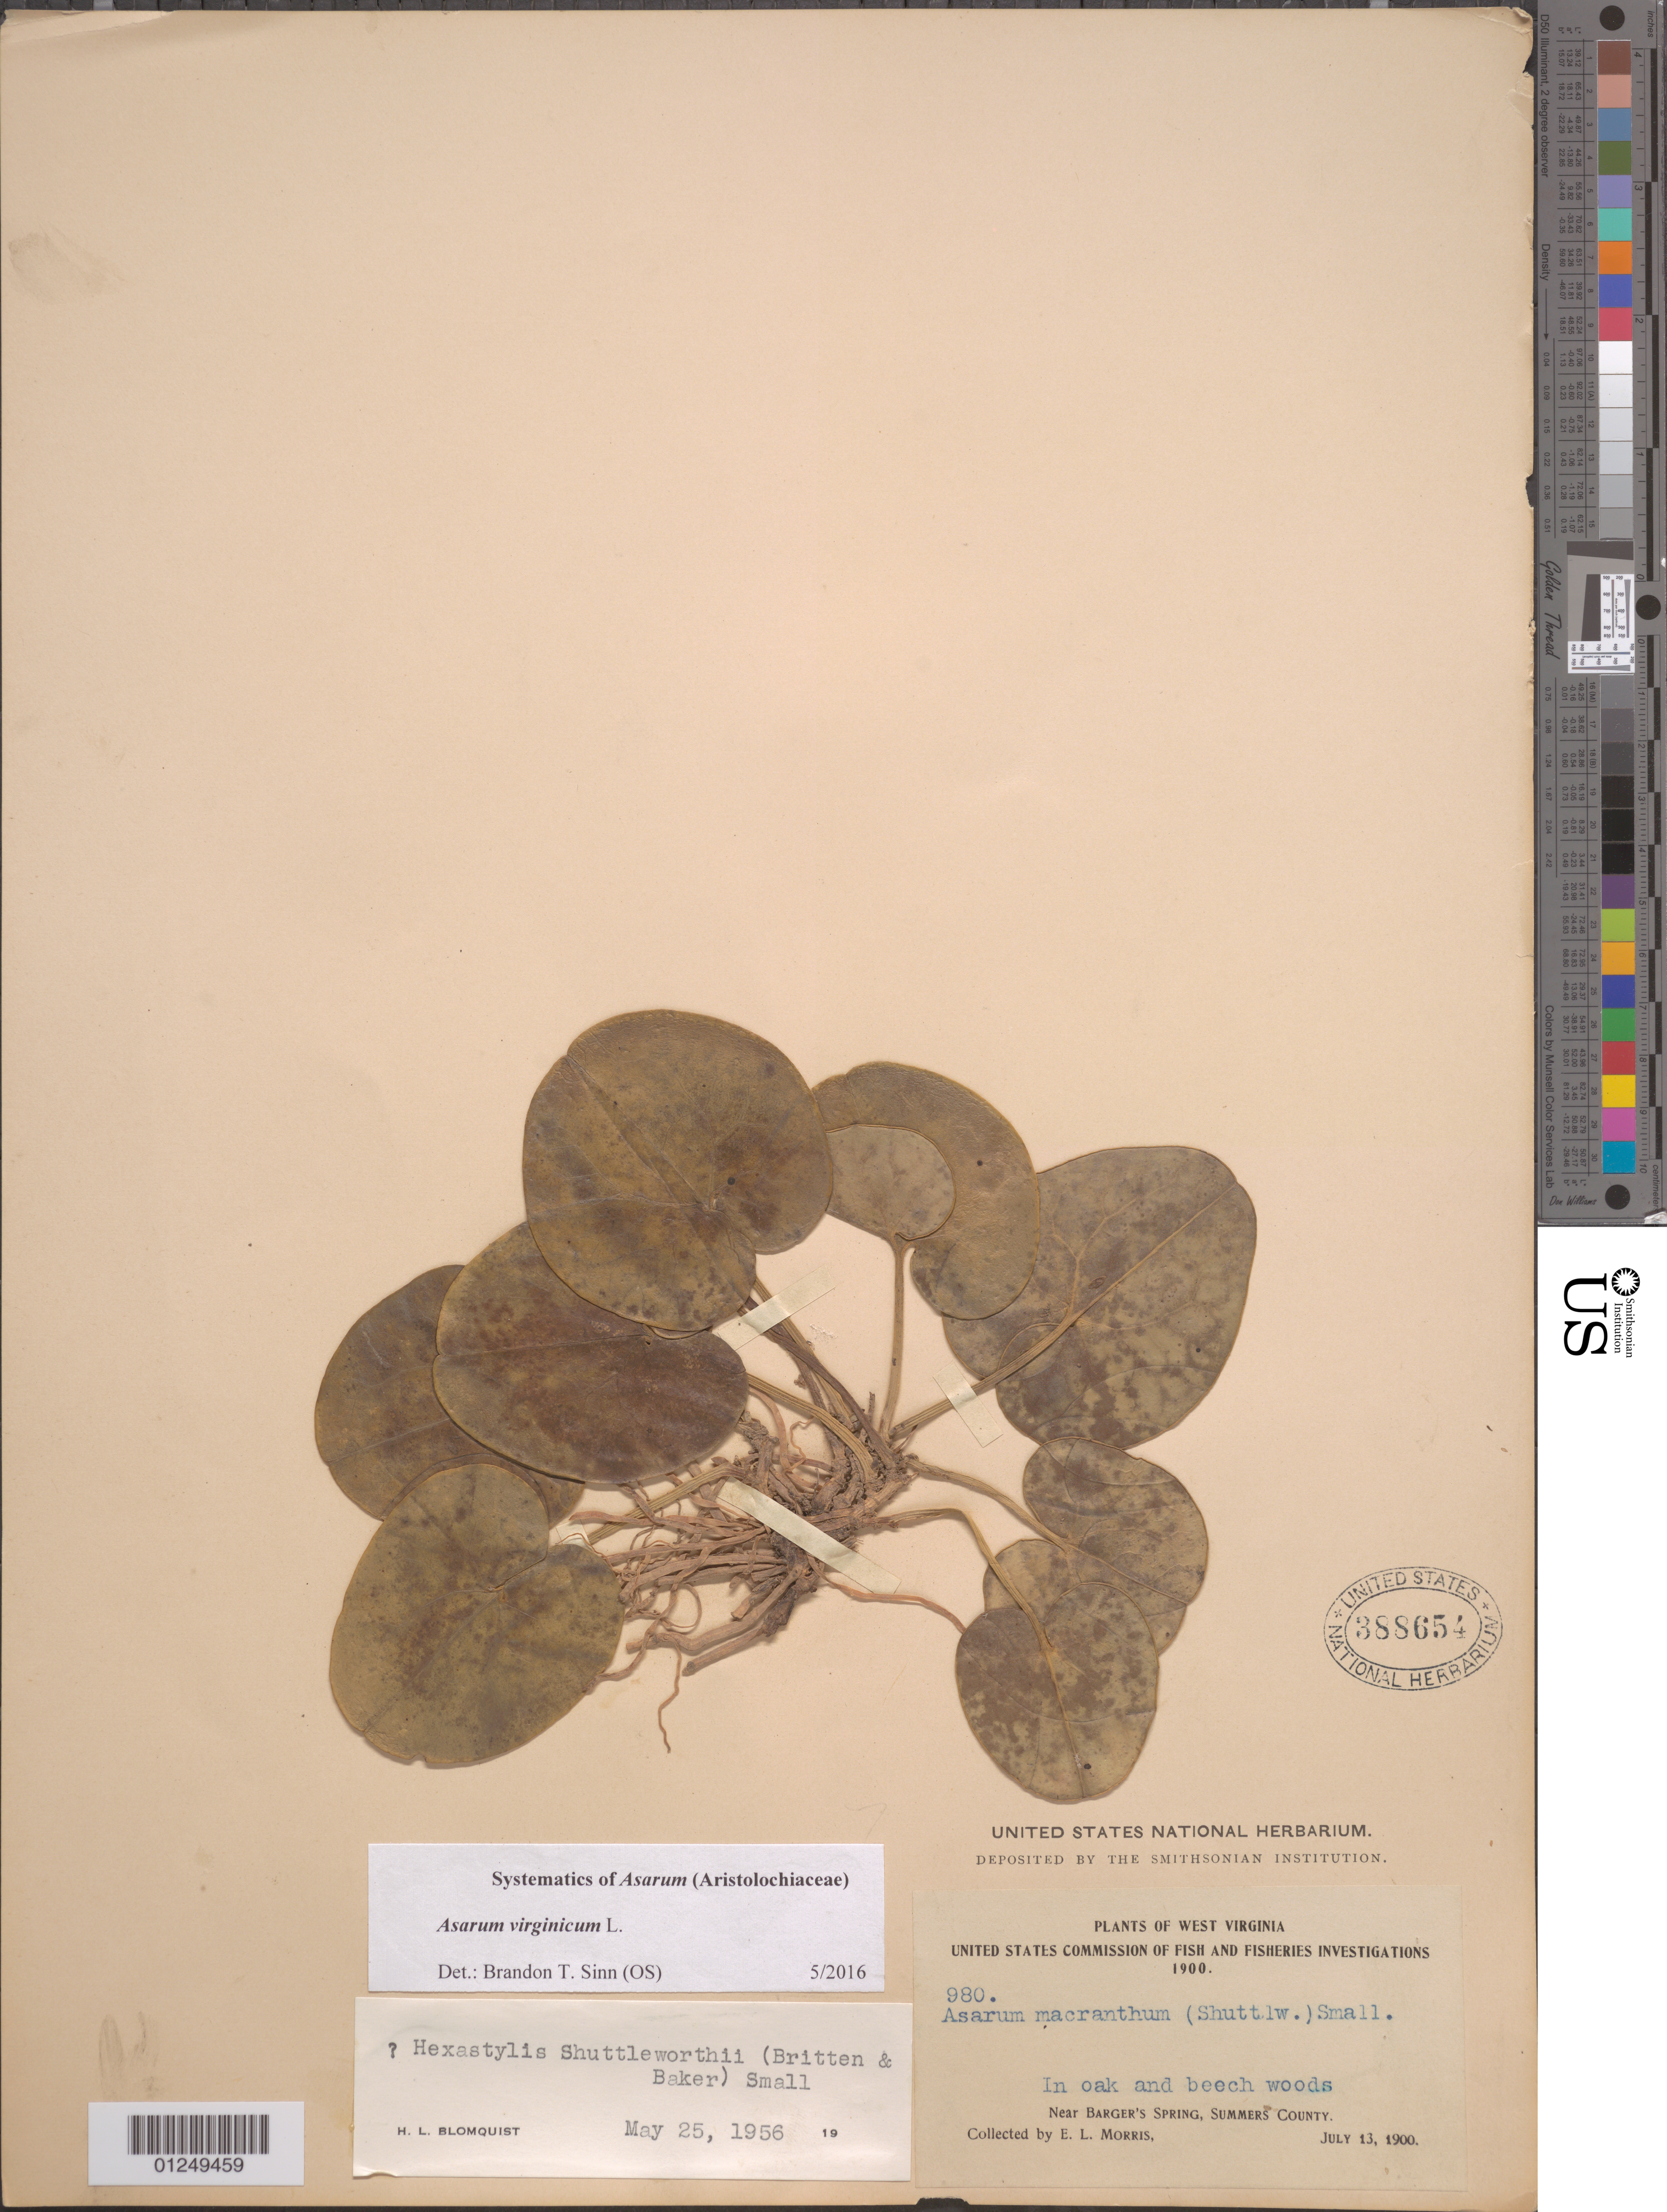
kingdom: Plantae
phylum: Tracheophyta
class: Magnoliopsida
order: Piperales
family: Aristolochiaceae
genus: Hexastylis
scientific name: Hexastylis virginica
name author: (L.) Small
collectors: E. Morris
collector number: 980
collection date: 1900-07-13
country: United States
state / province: West Virginia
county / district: Summers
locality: Near Barger's Spring, Summers County.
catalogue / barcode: US 388654